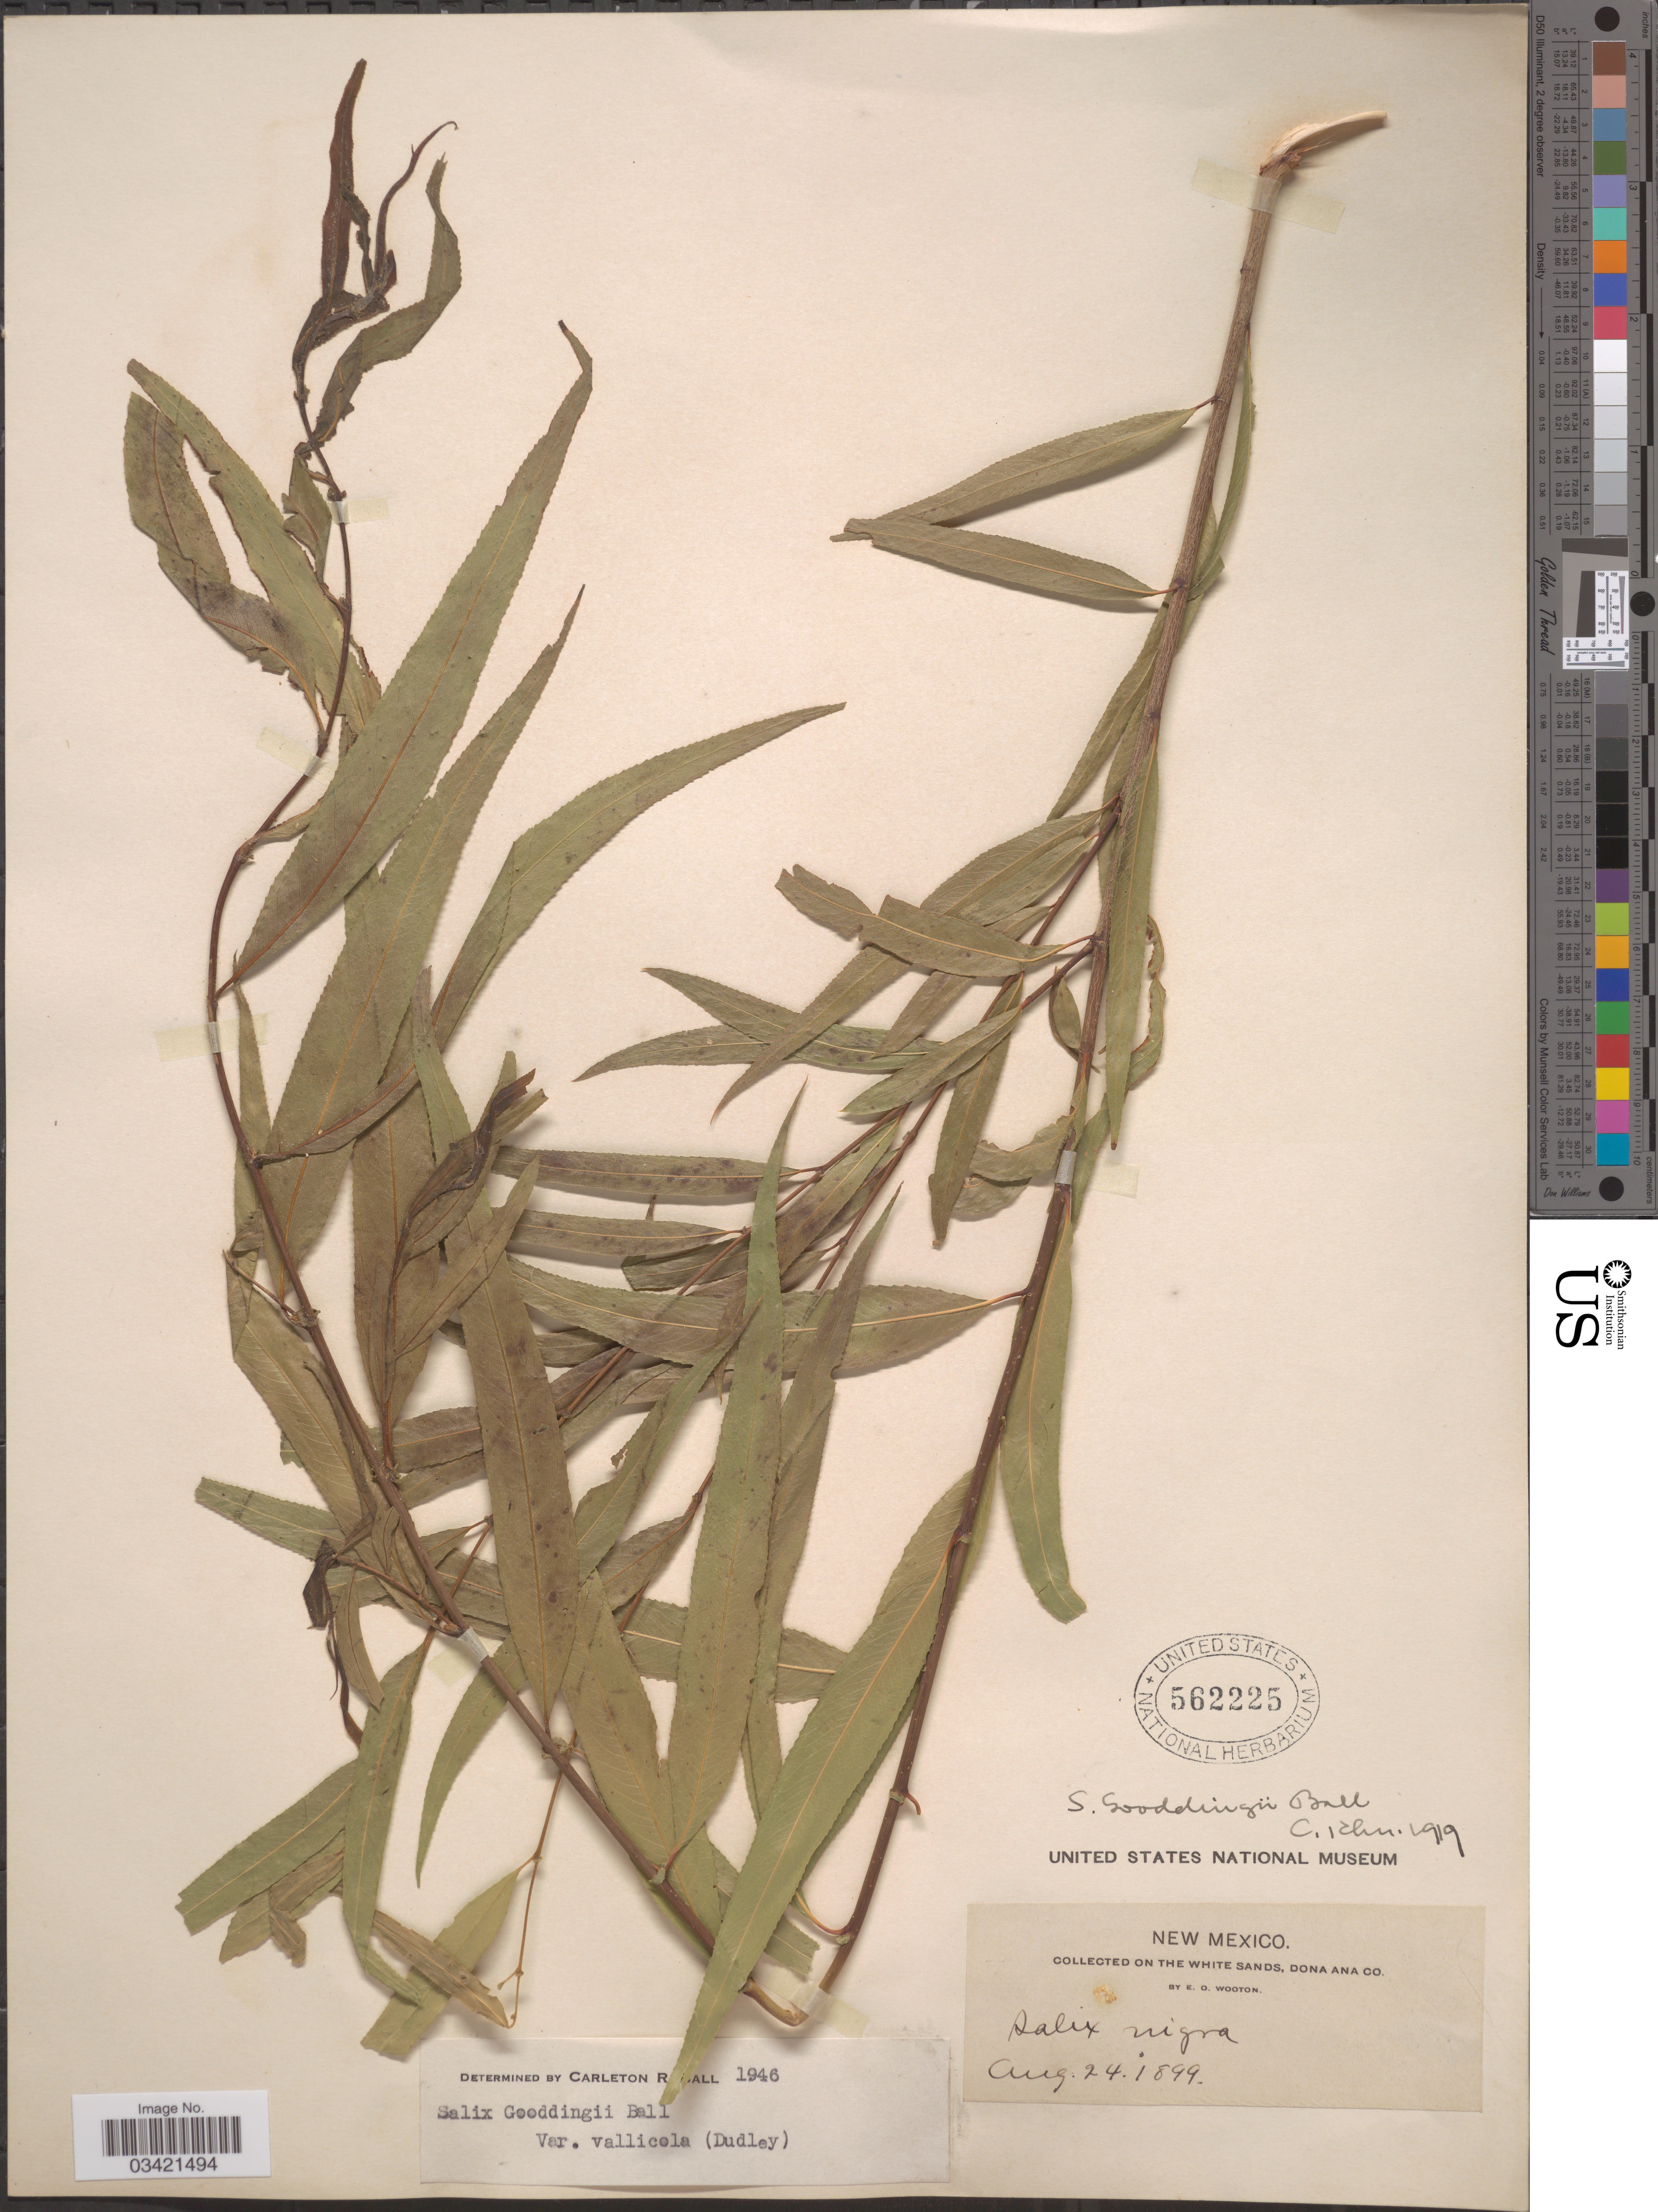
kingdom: Plantae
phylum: Tracheophyta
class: Magnoliopsida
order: Malpighiales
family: Salicaceae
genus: Salix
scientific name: Salix gooddingii var. vallicola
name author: (Dudley) C.R. Ball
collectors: E. O. Wooton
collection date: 1899-08-24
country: United States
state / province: New Mexico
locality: The White Sands, Dona Ana Co.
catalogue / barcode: US 562225